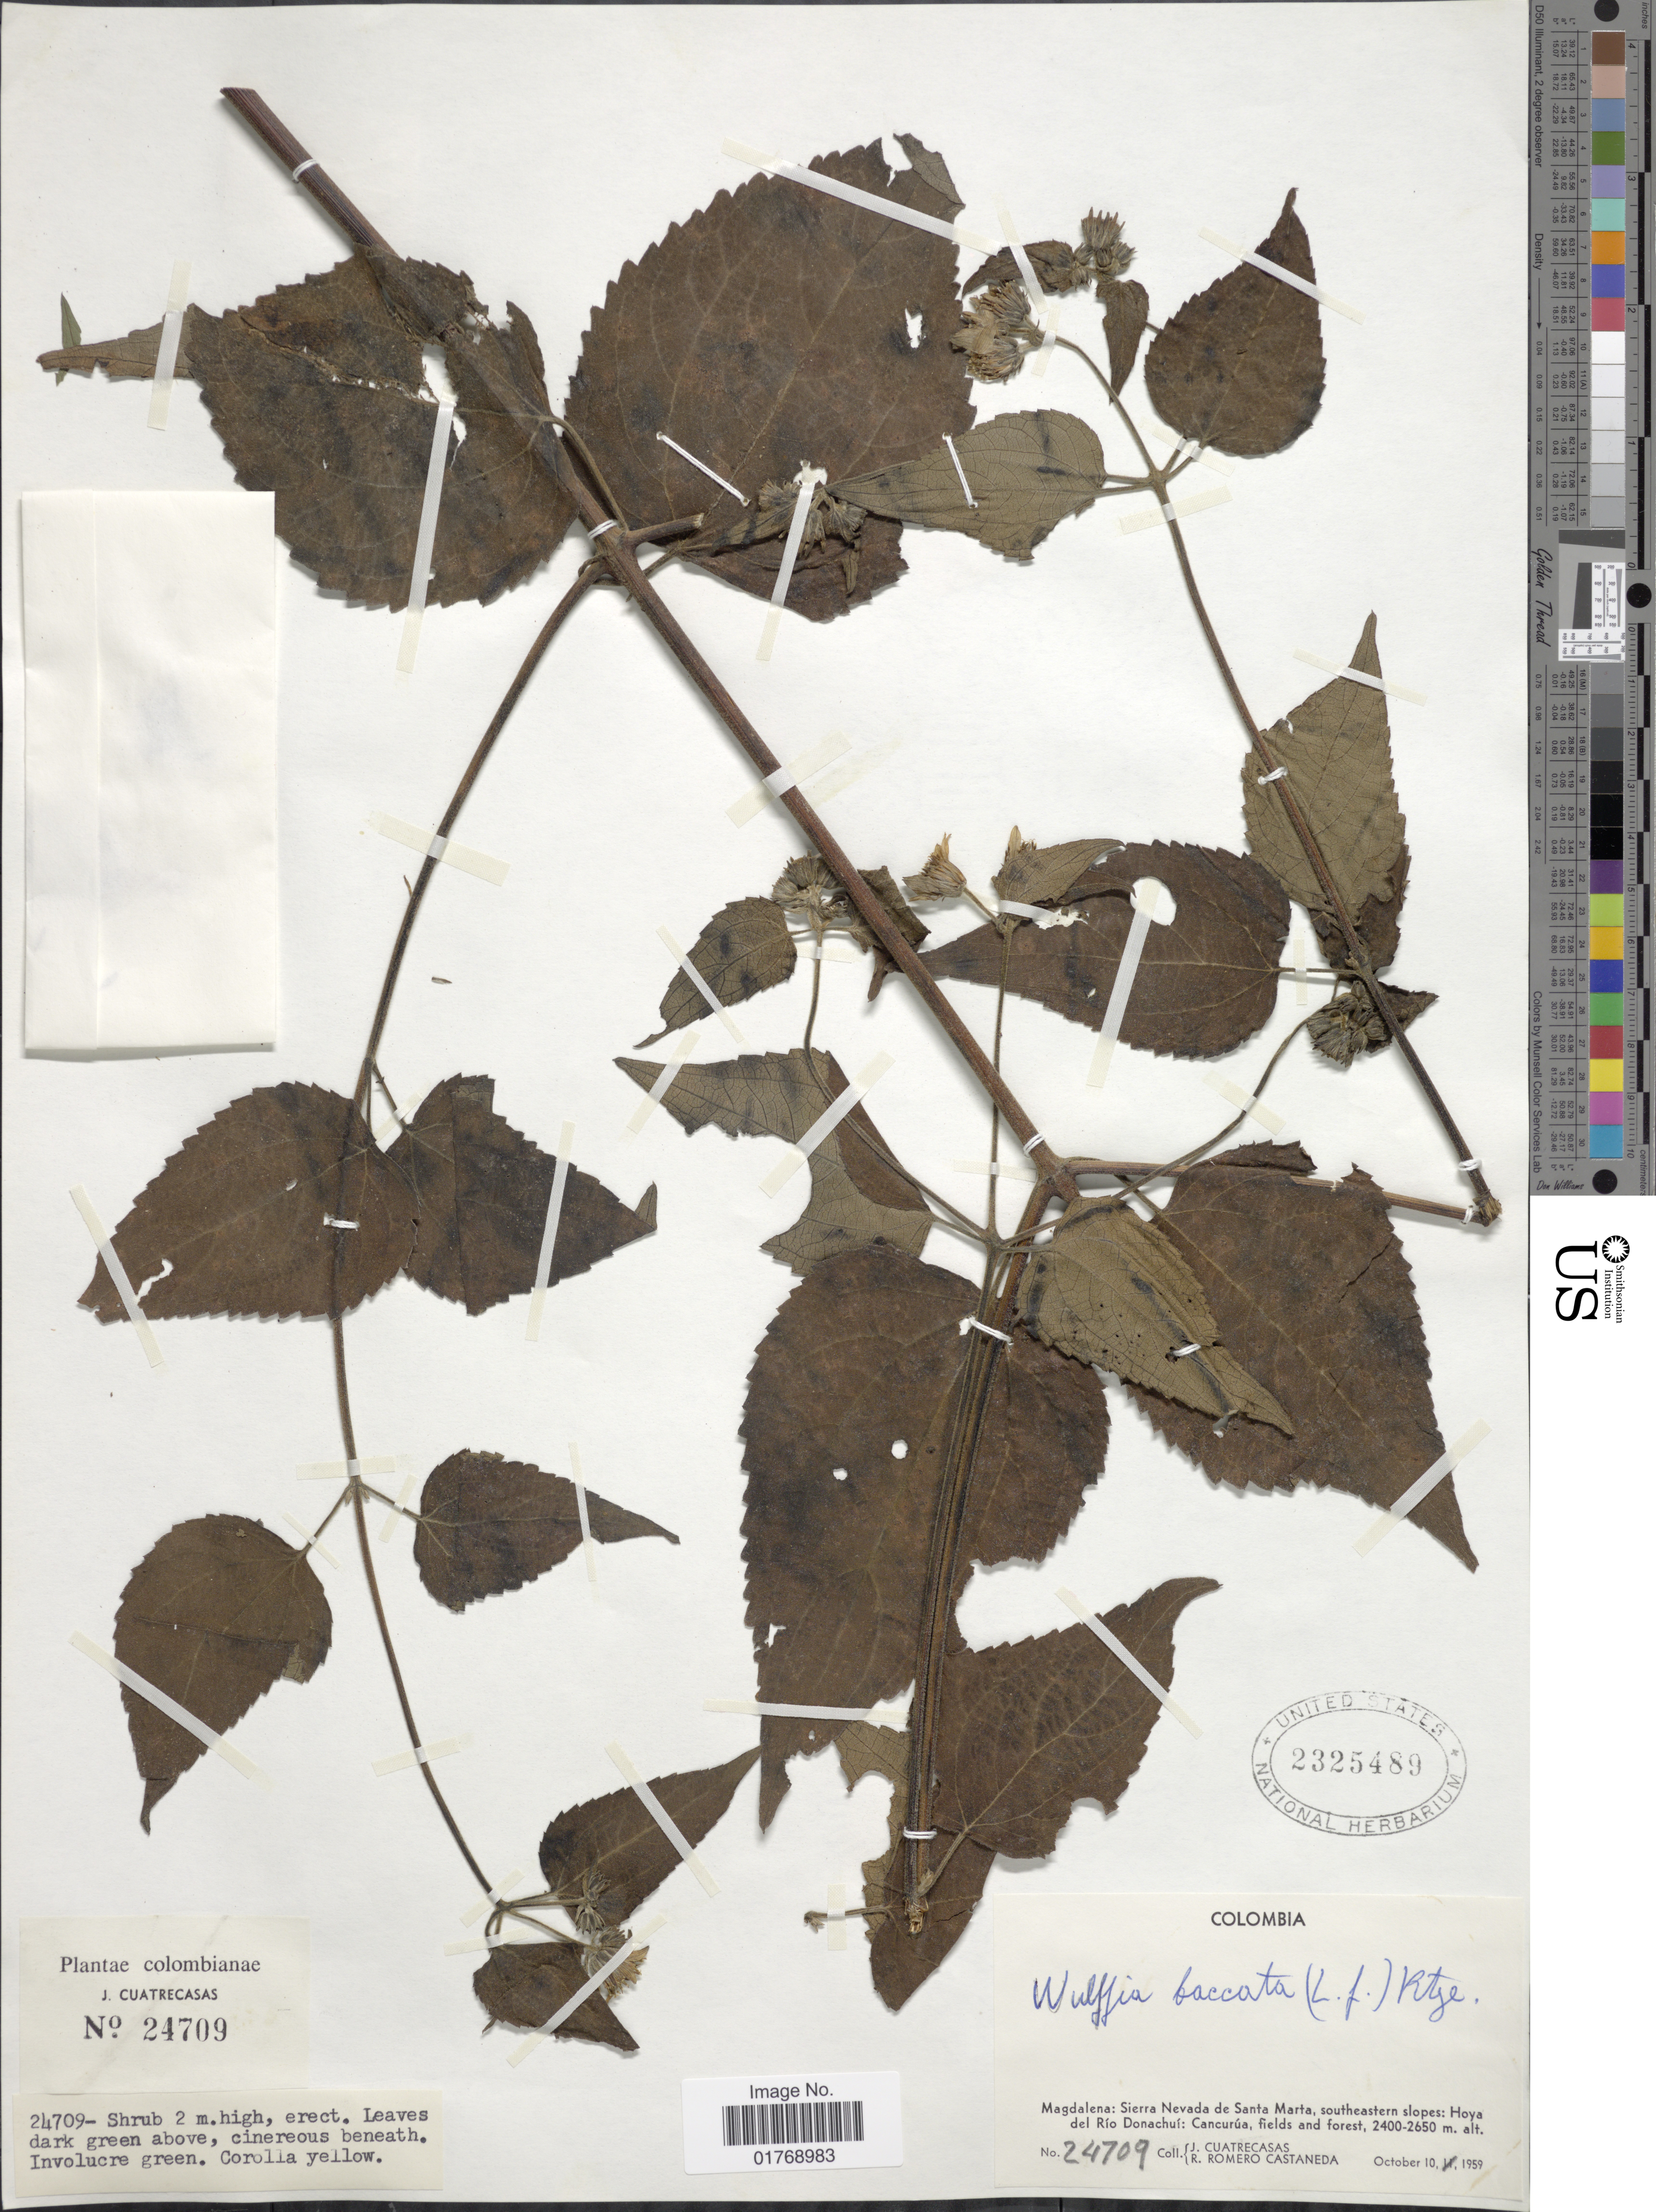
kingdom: Plantae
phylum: Tracheophyta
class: Magnoliopsida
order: Asterales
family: Asteraceae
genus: Viguiera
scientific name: Viguiera quitensis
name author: (Benth.) S.F. Blake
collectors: J. Cuatrecasas & R. Romero Castañeda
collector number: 24709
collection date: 1959-10-10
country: Colombia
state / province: Magdalena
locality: Magdalena: Sierra Nevada de Santa Marta, southeastern slopes: Hoya del Río Donachuí: Cancurúa, fields and forest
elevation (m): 2400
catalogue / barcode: US 2325489